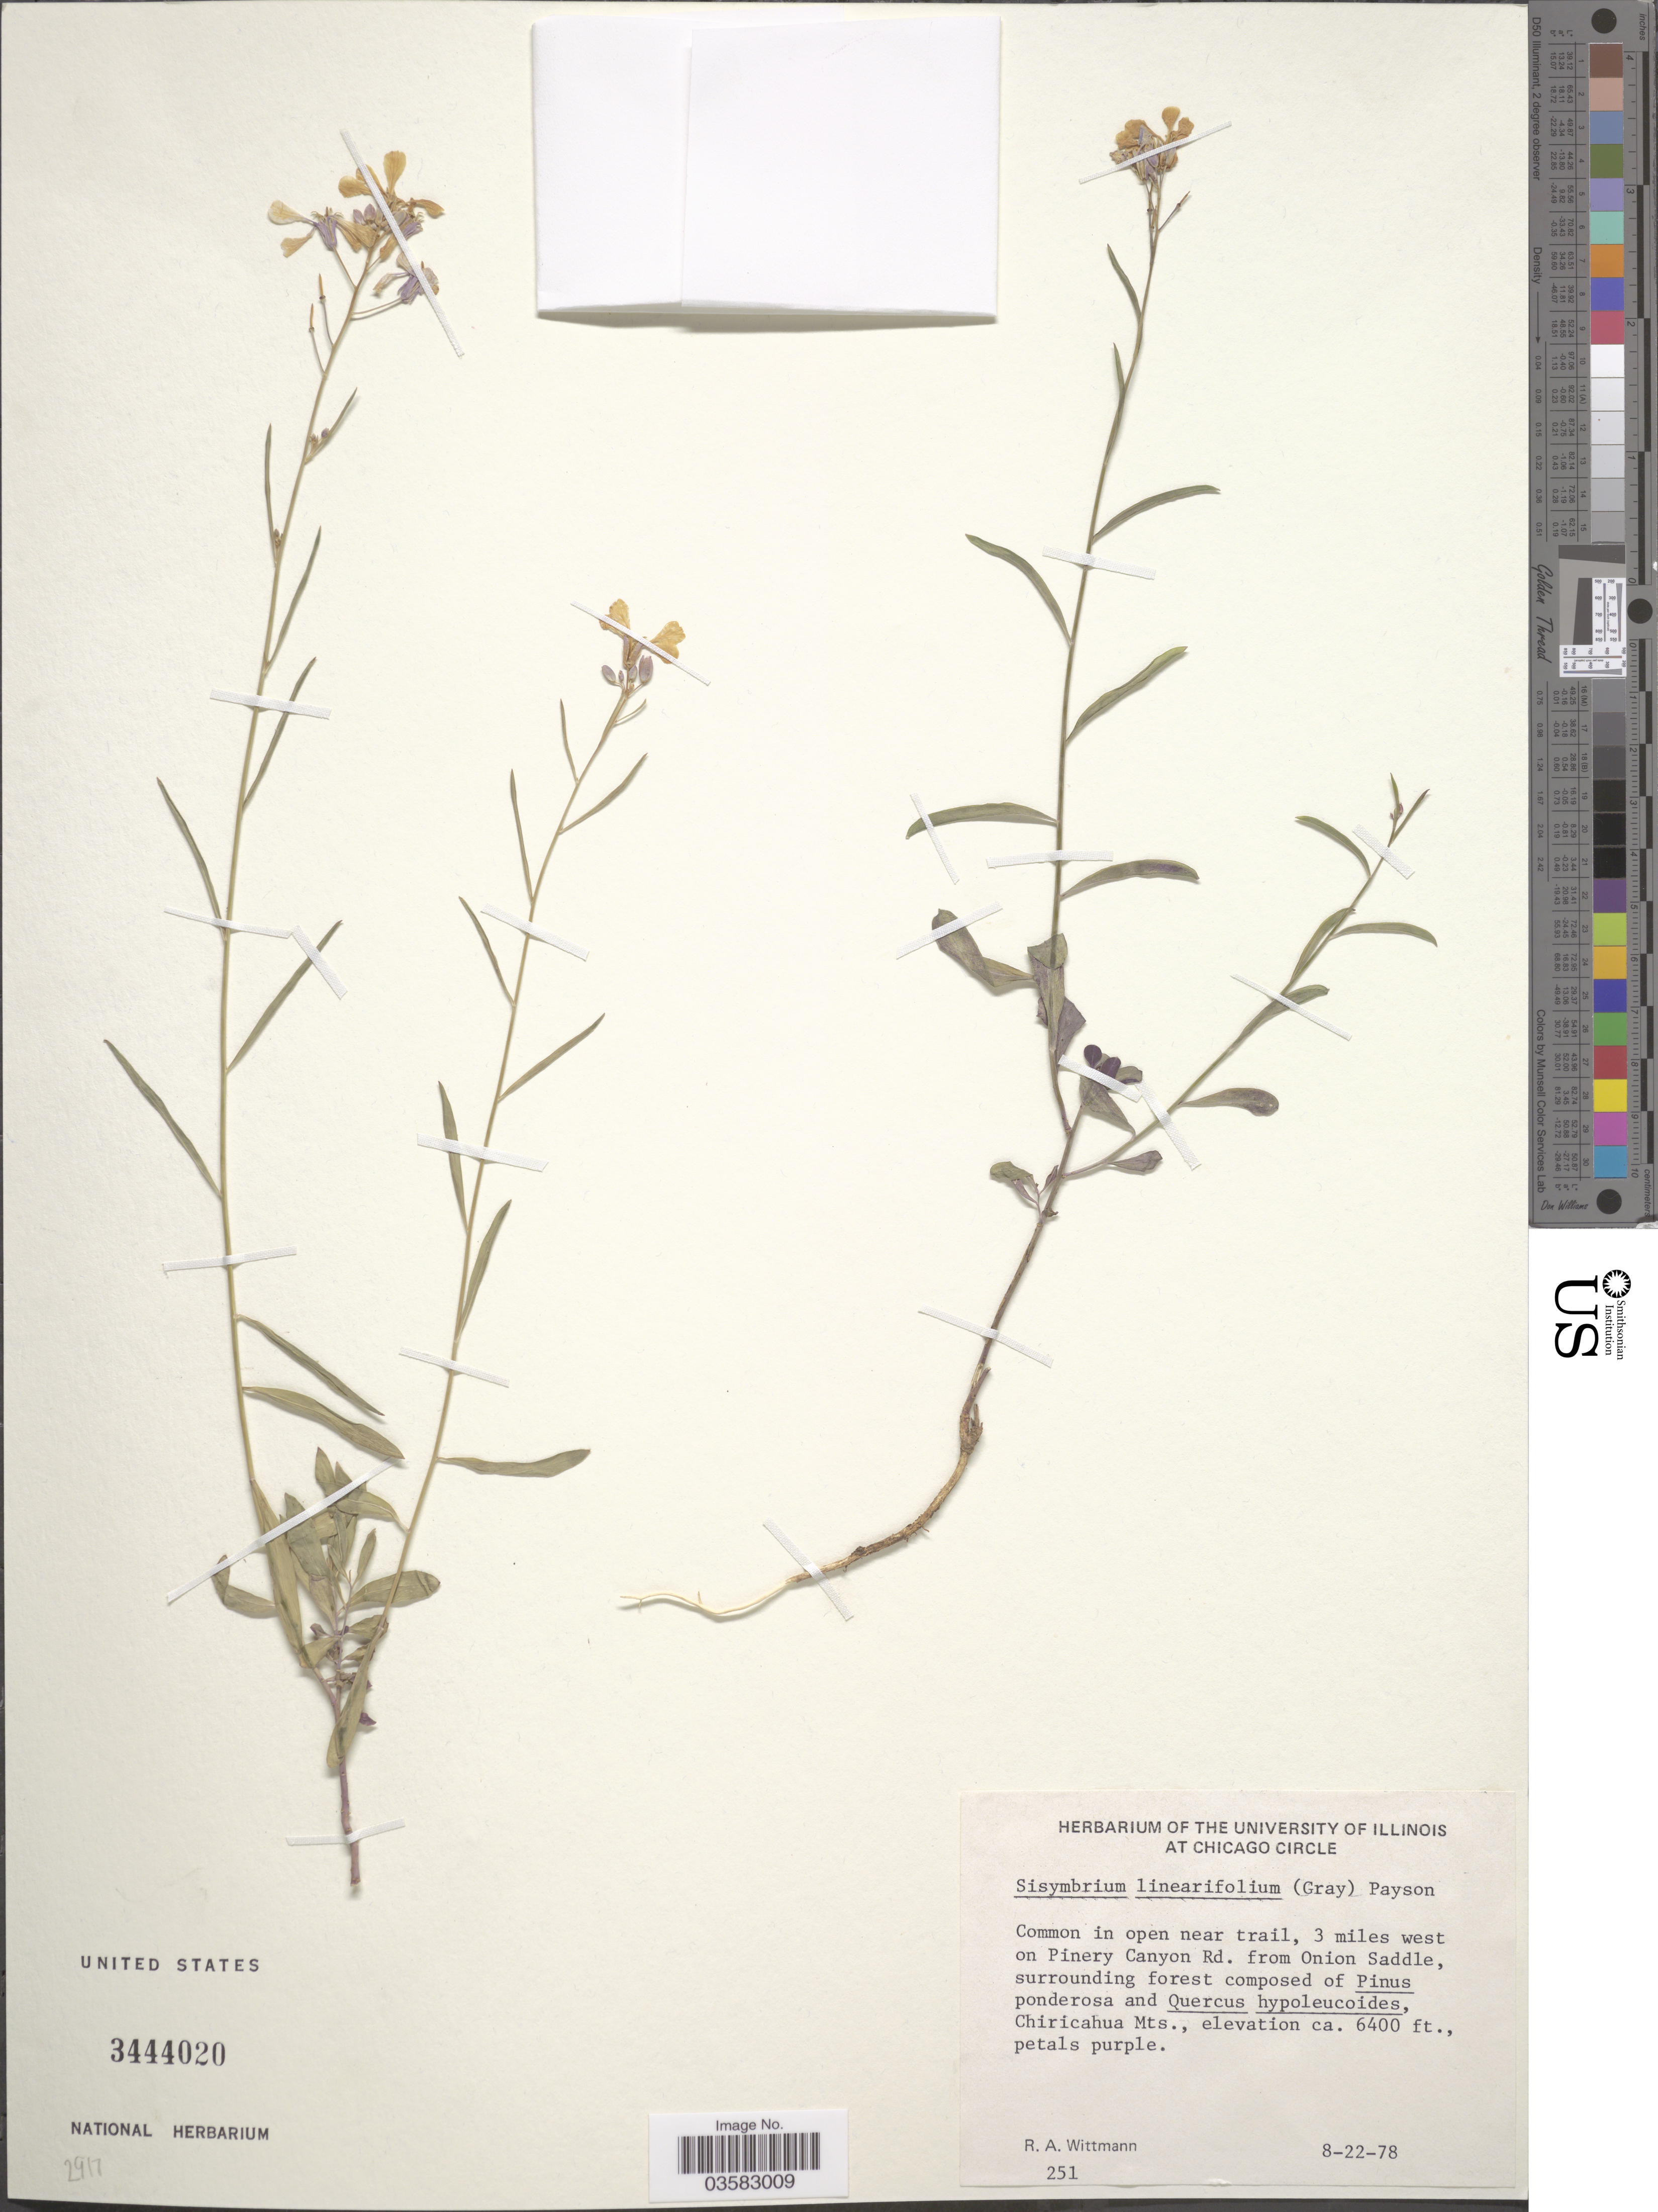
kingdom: Plantae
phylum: Tracheophyta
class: Magnoliopsida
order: Brassicales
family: Brassicaceae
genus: Sisymbrium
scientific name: Sisymbrium linearifolium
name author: (A. Gray) Payson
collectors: R. Wittmann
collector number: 251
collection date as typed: Transcribed d/m/y: 22/8/78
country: United States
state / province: Illinois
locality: Common in open near trail, 3 miles west on Pinery Canyon Rd. from Onion Saddle. Chiricahua Mts.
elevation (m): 1951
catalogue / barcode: US 3444020